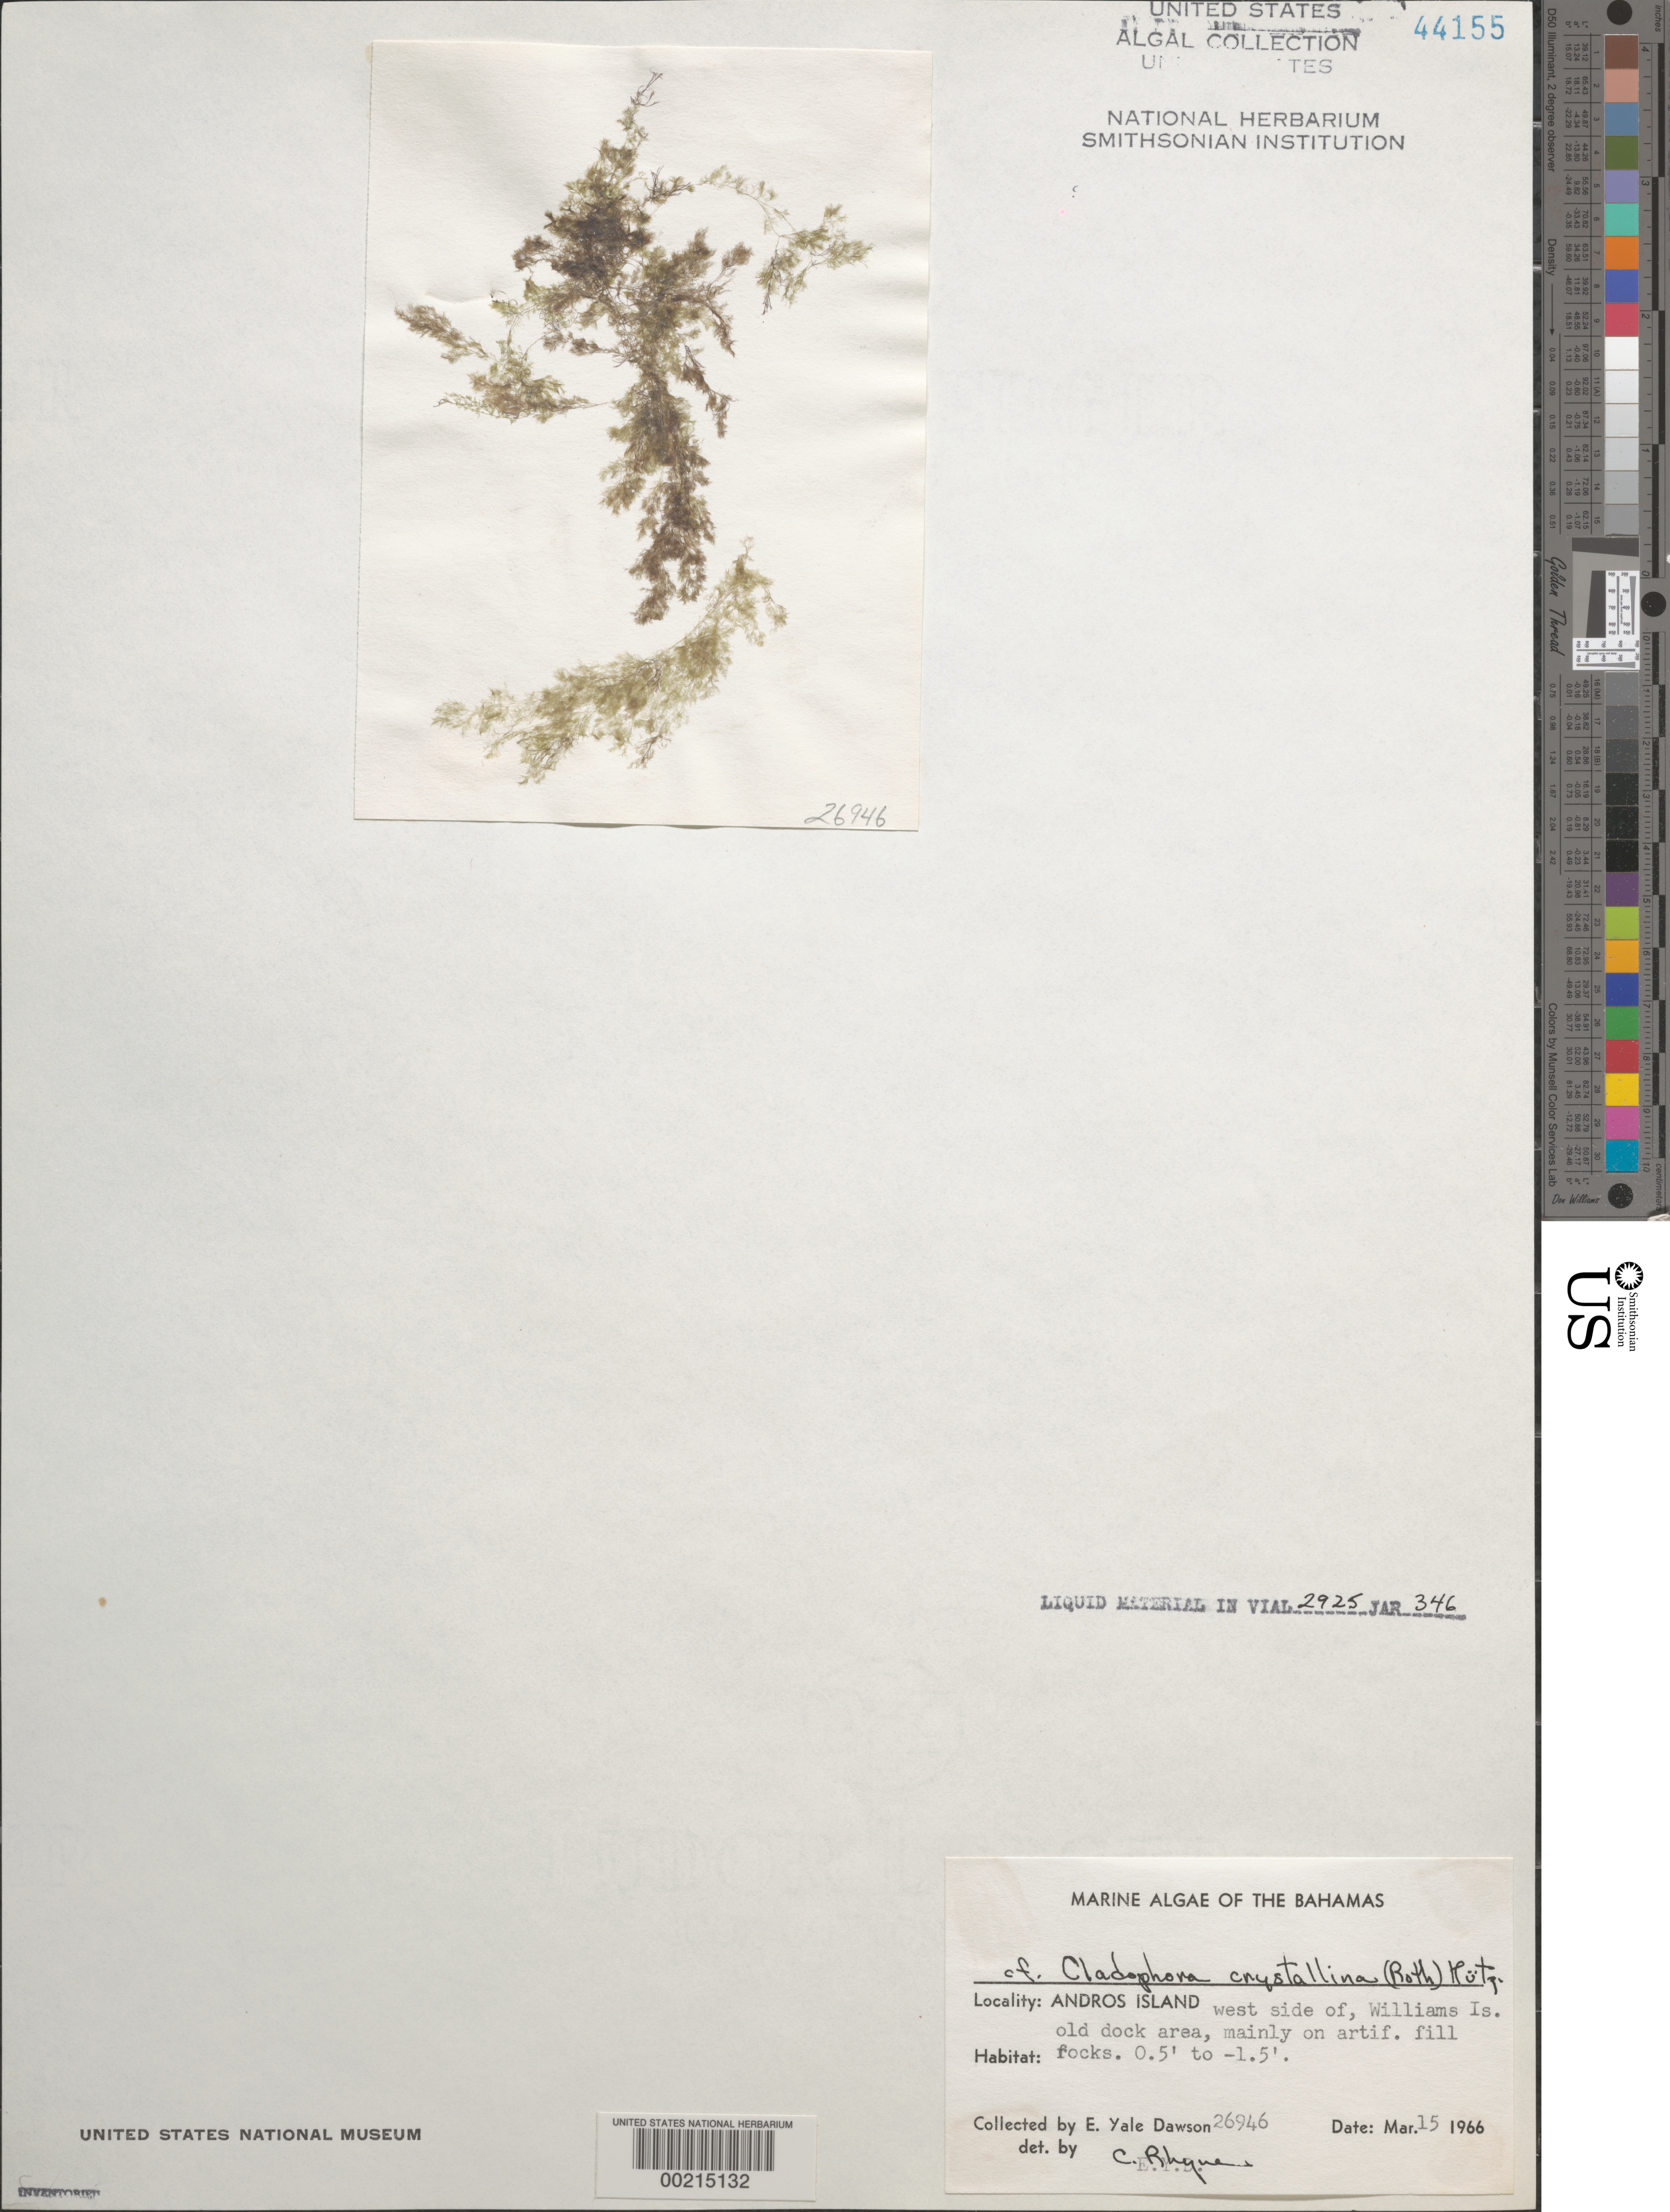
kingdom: Plantae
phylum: Chlorophyta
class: Ulvophyceae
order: Cladophorales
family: Cladophoraceae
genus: Cladophora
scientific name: Cladophora crystallina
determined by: Rhyne, C. F.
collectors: E. Y. Dawson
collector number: EYD 26946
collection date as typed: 15 Mar 1966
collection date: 1966-03-15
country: Bahamas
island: Andros Island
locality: West side of Andros Island, Williams Island old dock area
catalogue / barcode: US 44155